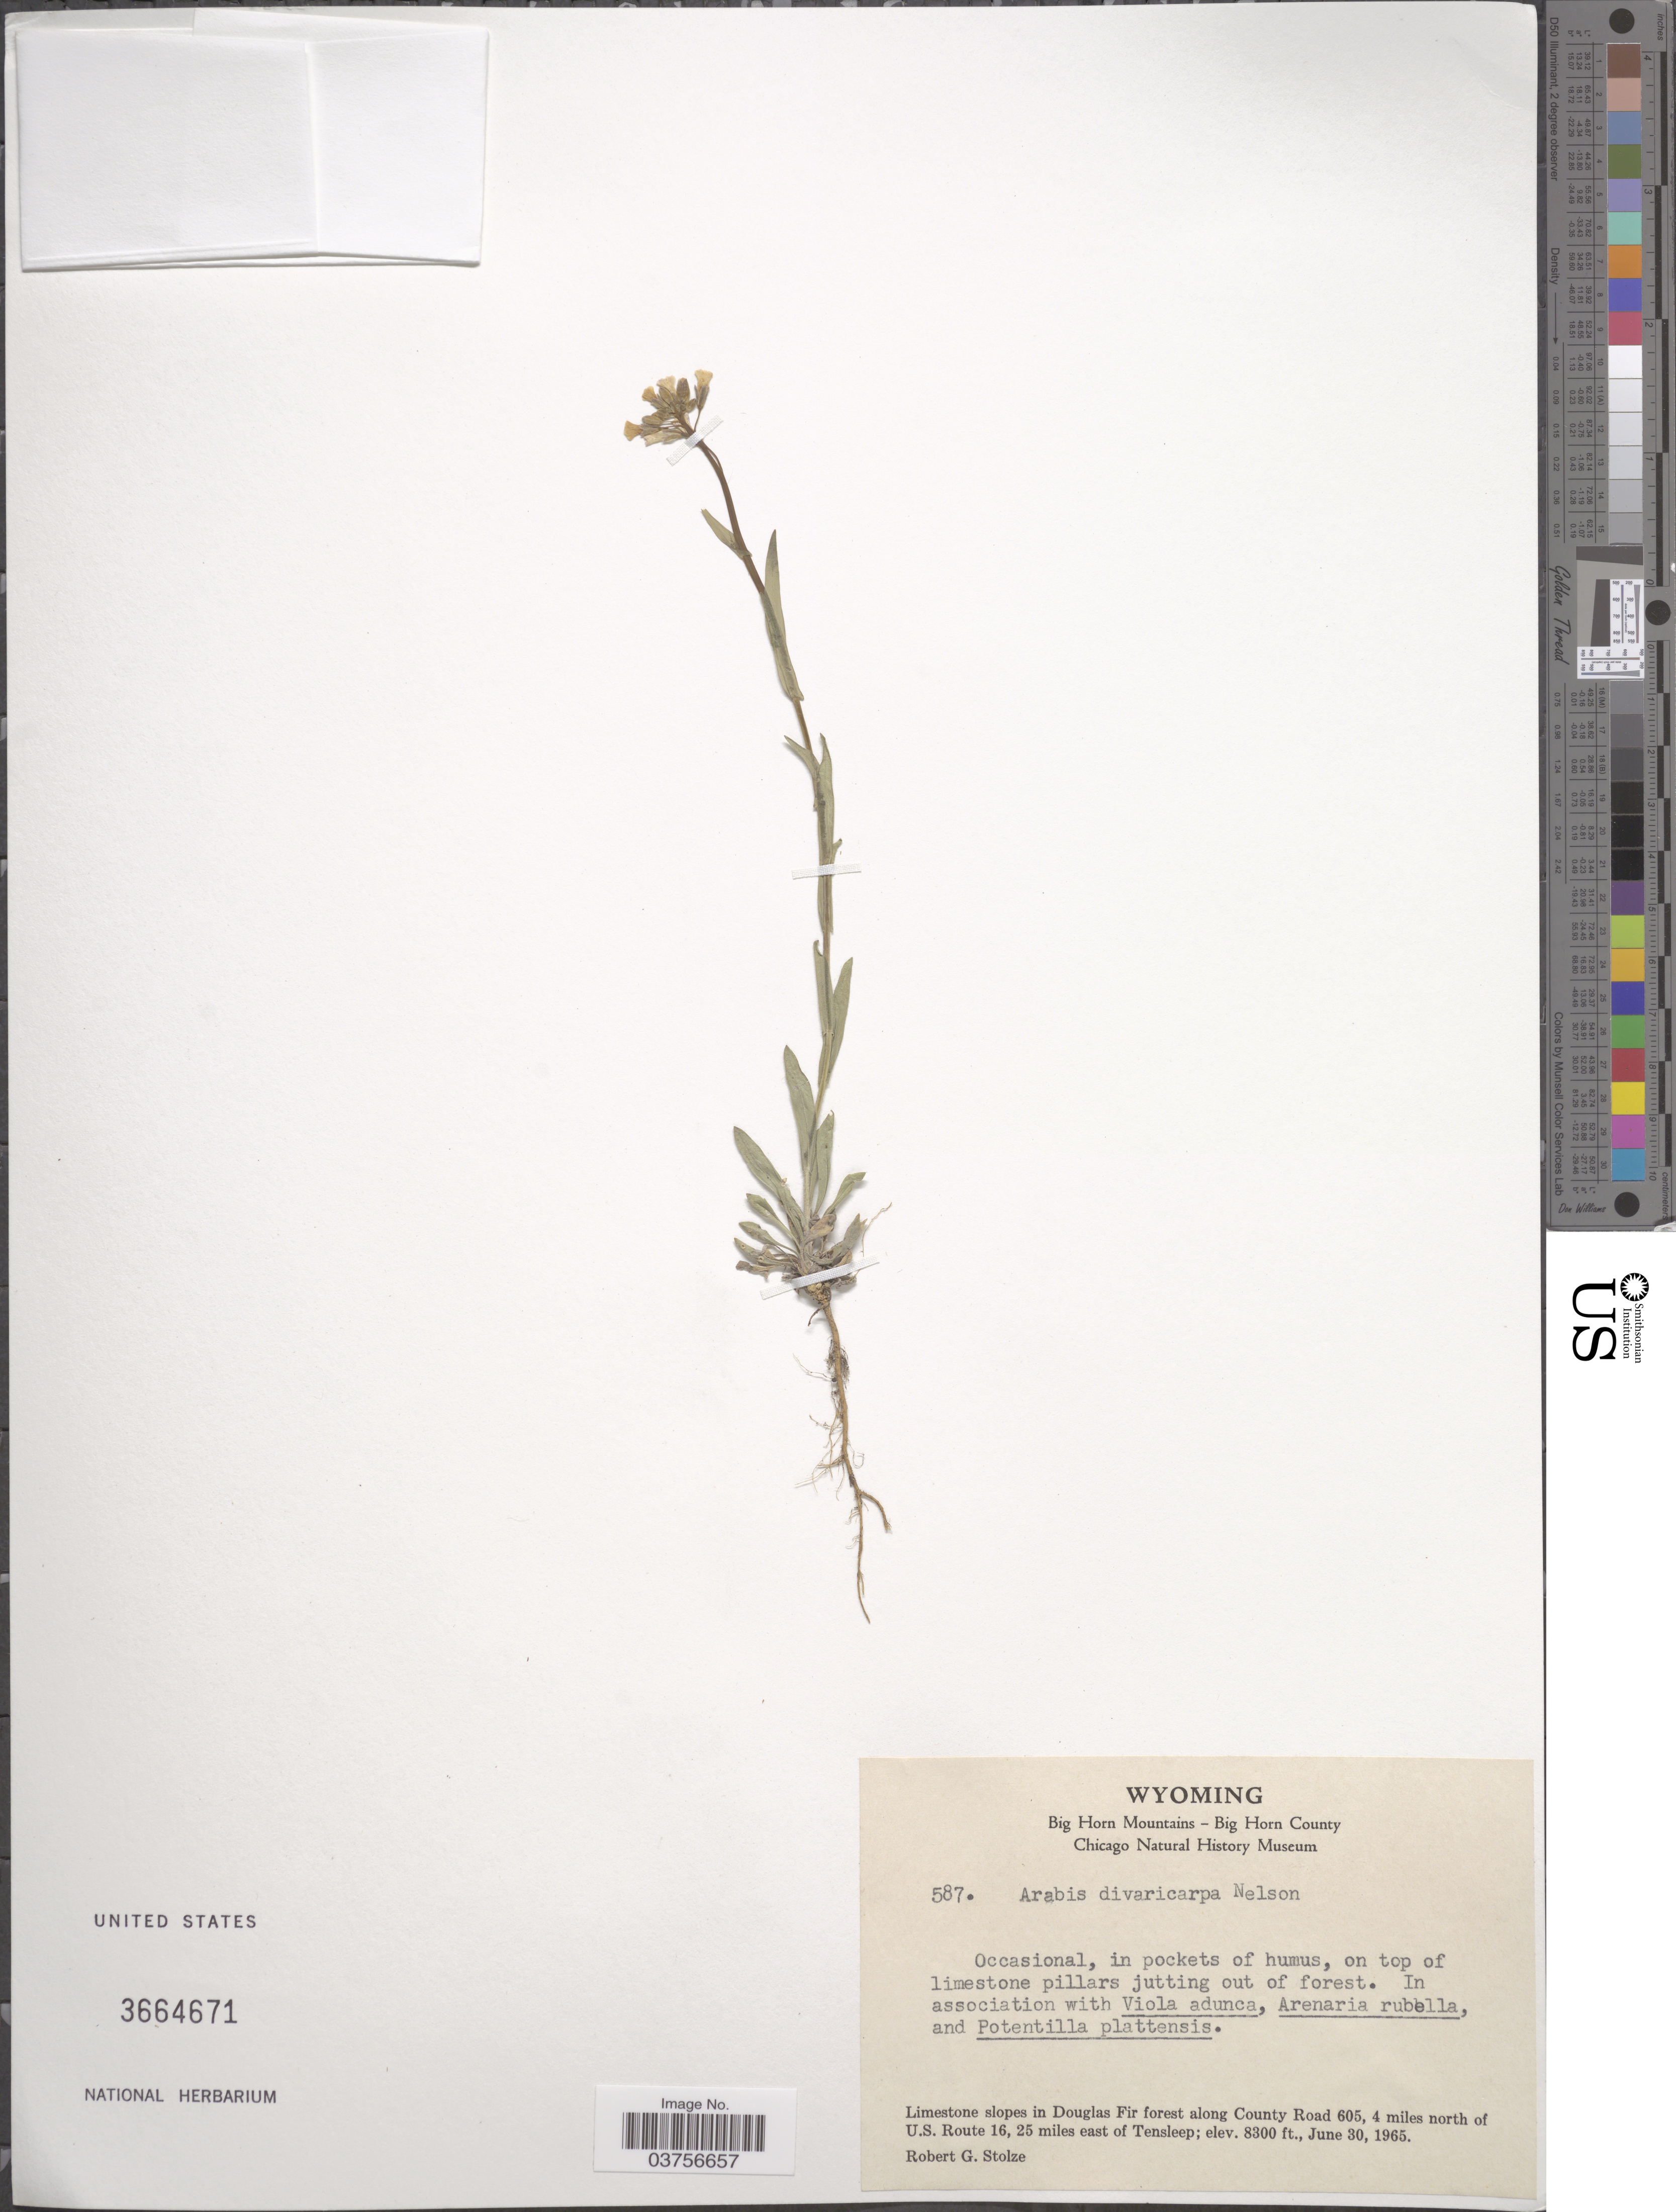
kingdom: Plantae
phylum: Tracheophyta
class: Magnoliopsida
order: Brassicales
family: Brassicaceae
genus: Arabis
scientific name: Arabis divaricarpa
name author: A. Nelson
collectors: R. G. Stolze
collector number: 587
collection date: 1965-06-30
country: United States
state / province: Wyoming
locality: Big Horn Mountains - Big Horn County. Limestone slopes in Douglas Fir forest along County Road 605, 4 miles north of U. S. Route 16, 25 miles east of Tensleep.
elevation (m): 2530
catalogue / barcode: US 3664671